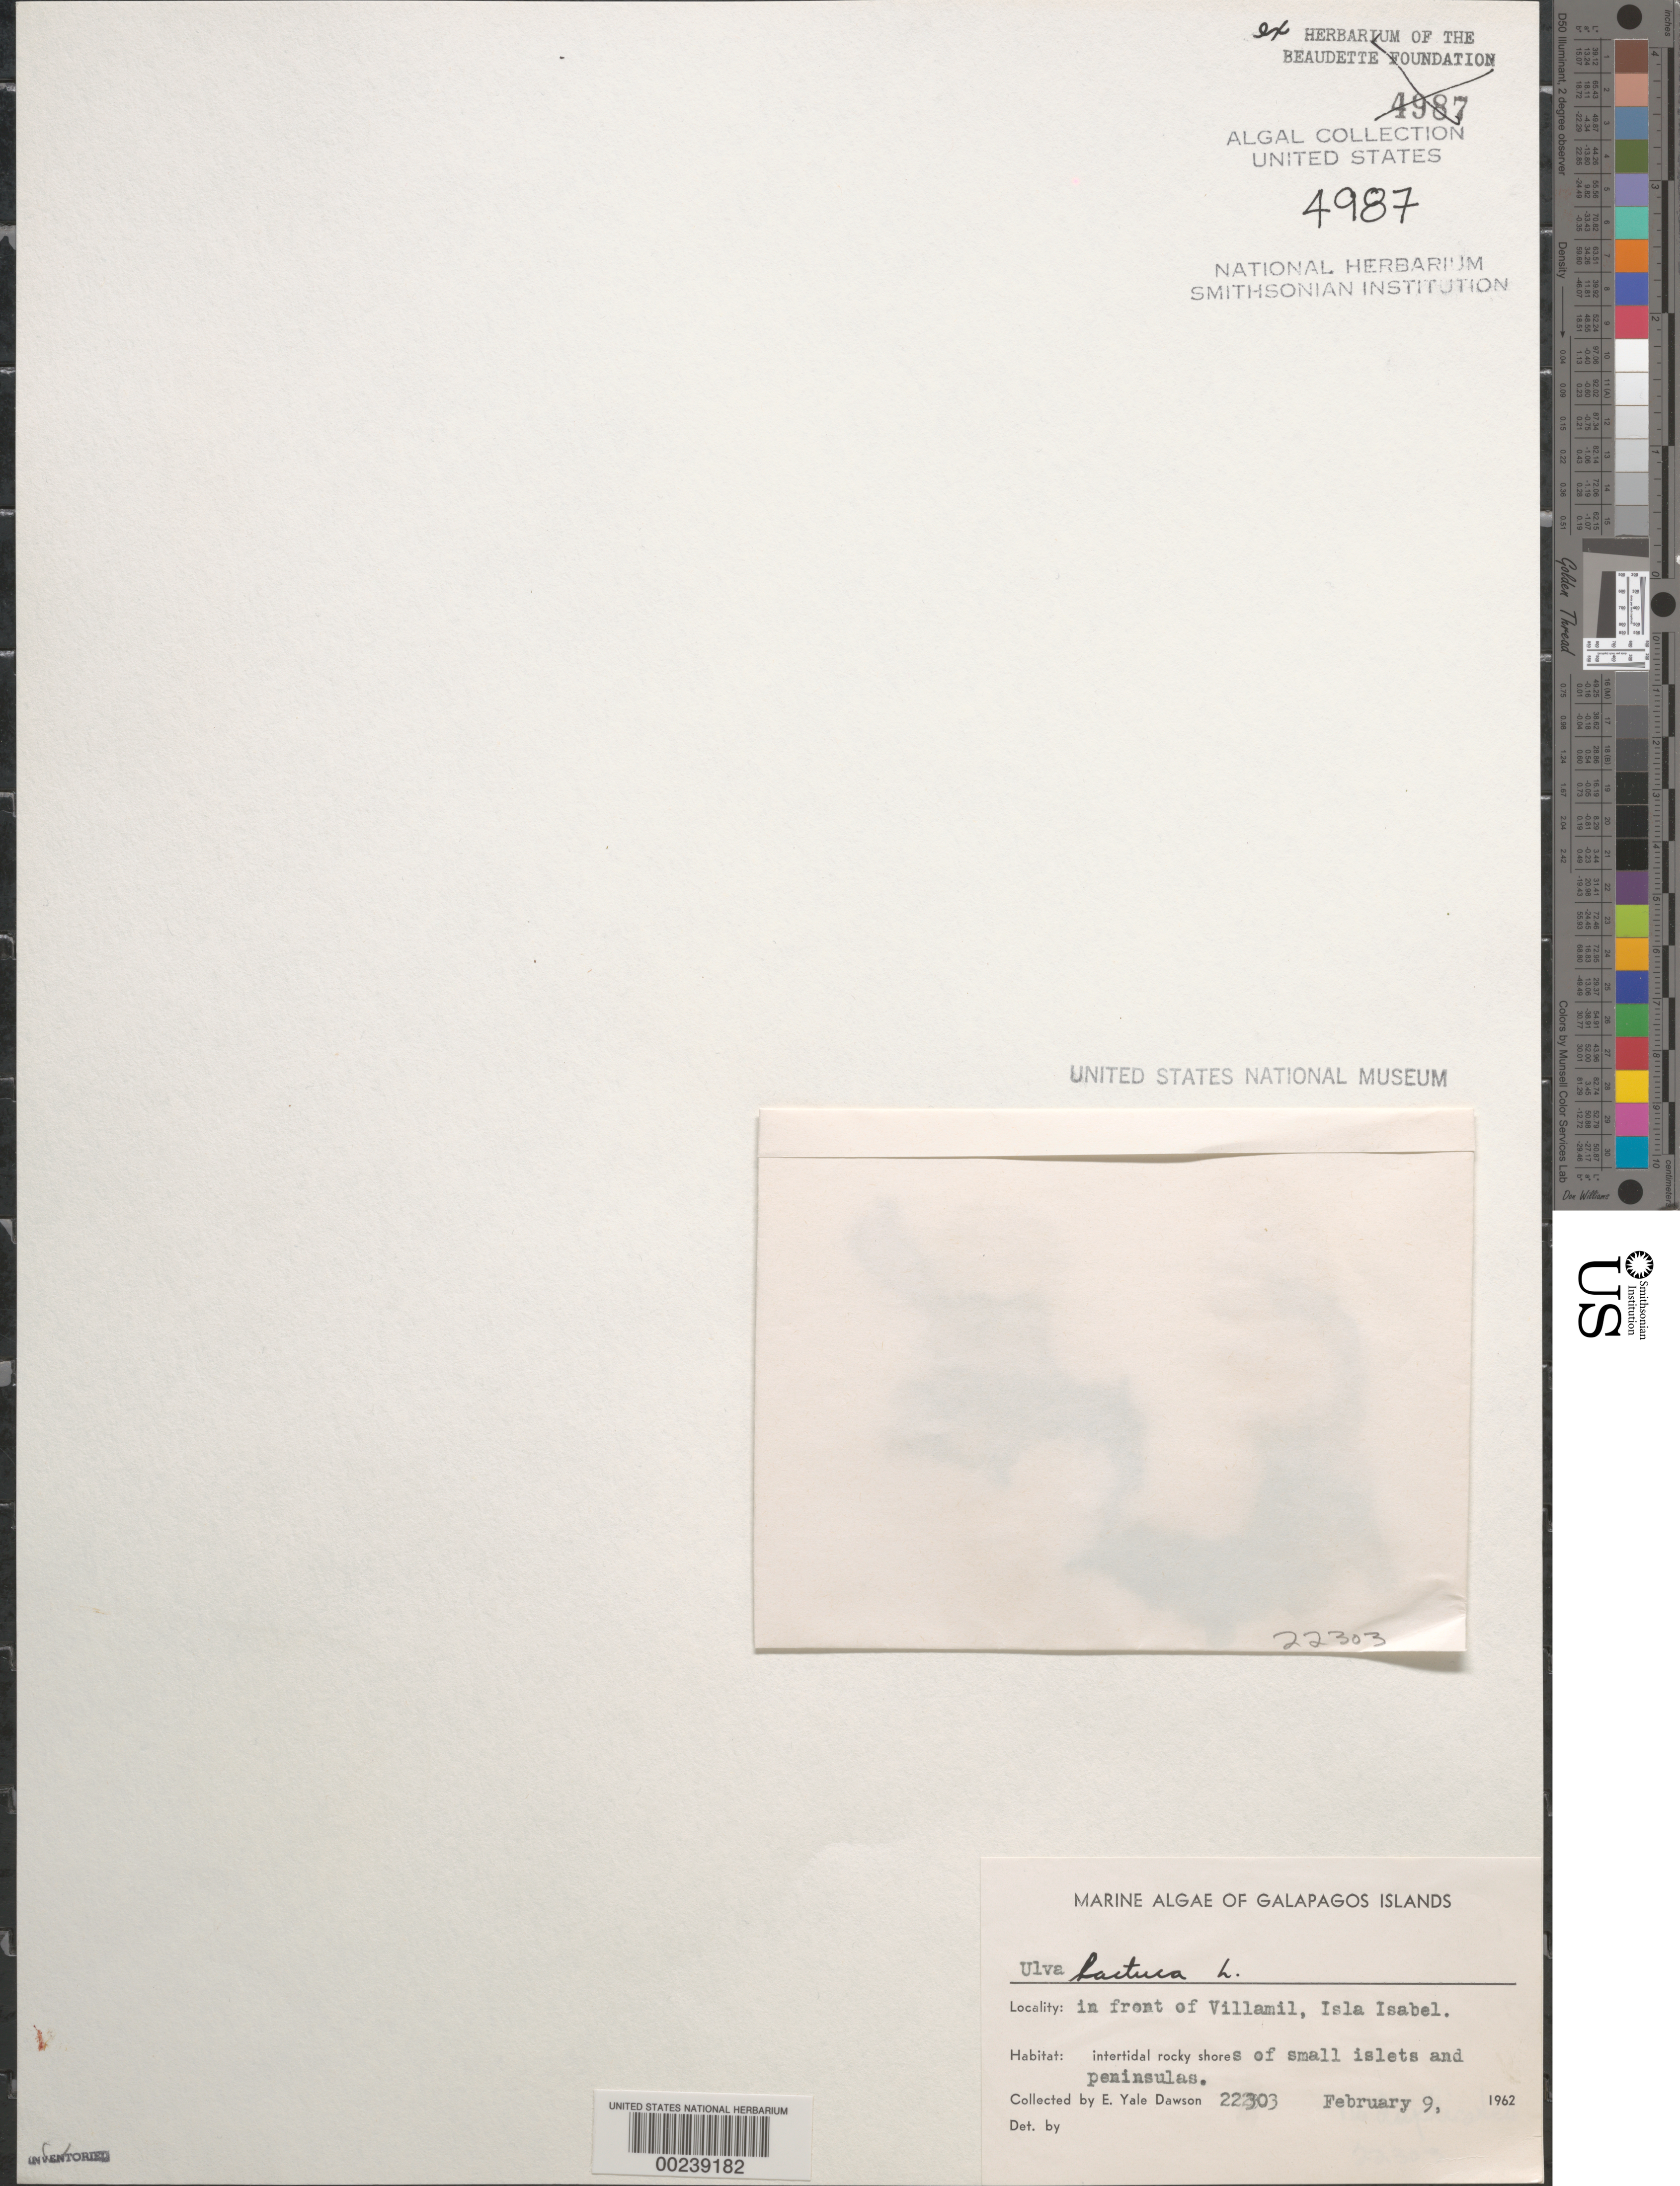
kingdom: Plantae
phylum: Chlorophyta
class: Ulvophyceae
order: Ulvales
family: Ulvaceae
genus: Ulva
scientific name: Ulva lactuca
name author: L.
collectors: E. Y. Dawson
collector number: EYD 22303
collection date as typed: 09 Feb 1962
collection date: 1962-02-09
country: Ecuador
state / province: Colón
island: Isabela [Albemarle]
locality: Villamil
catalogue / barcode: US 4987